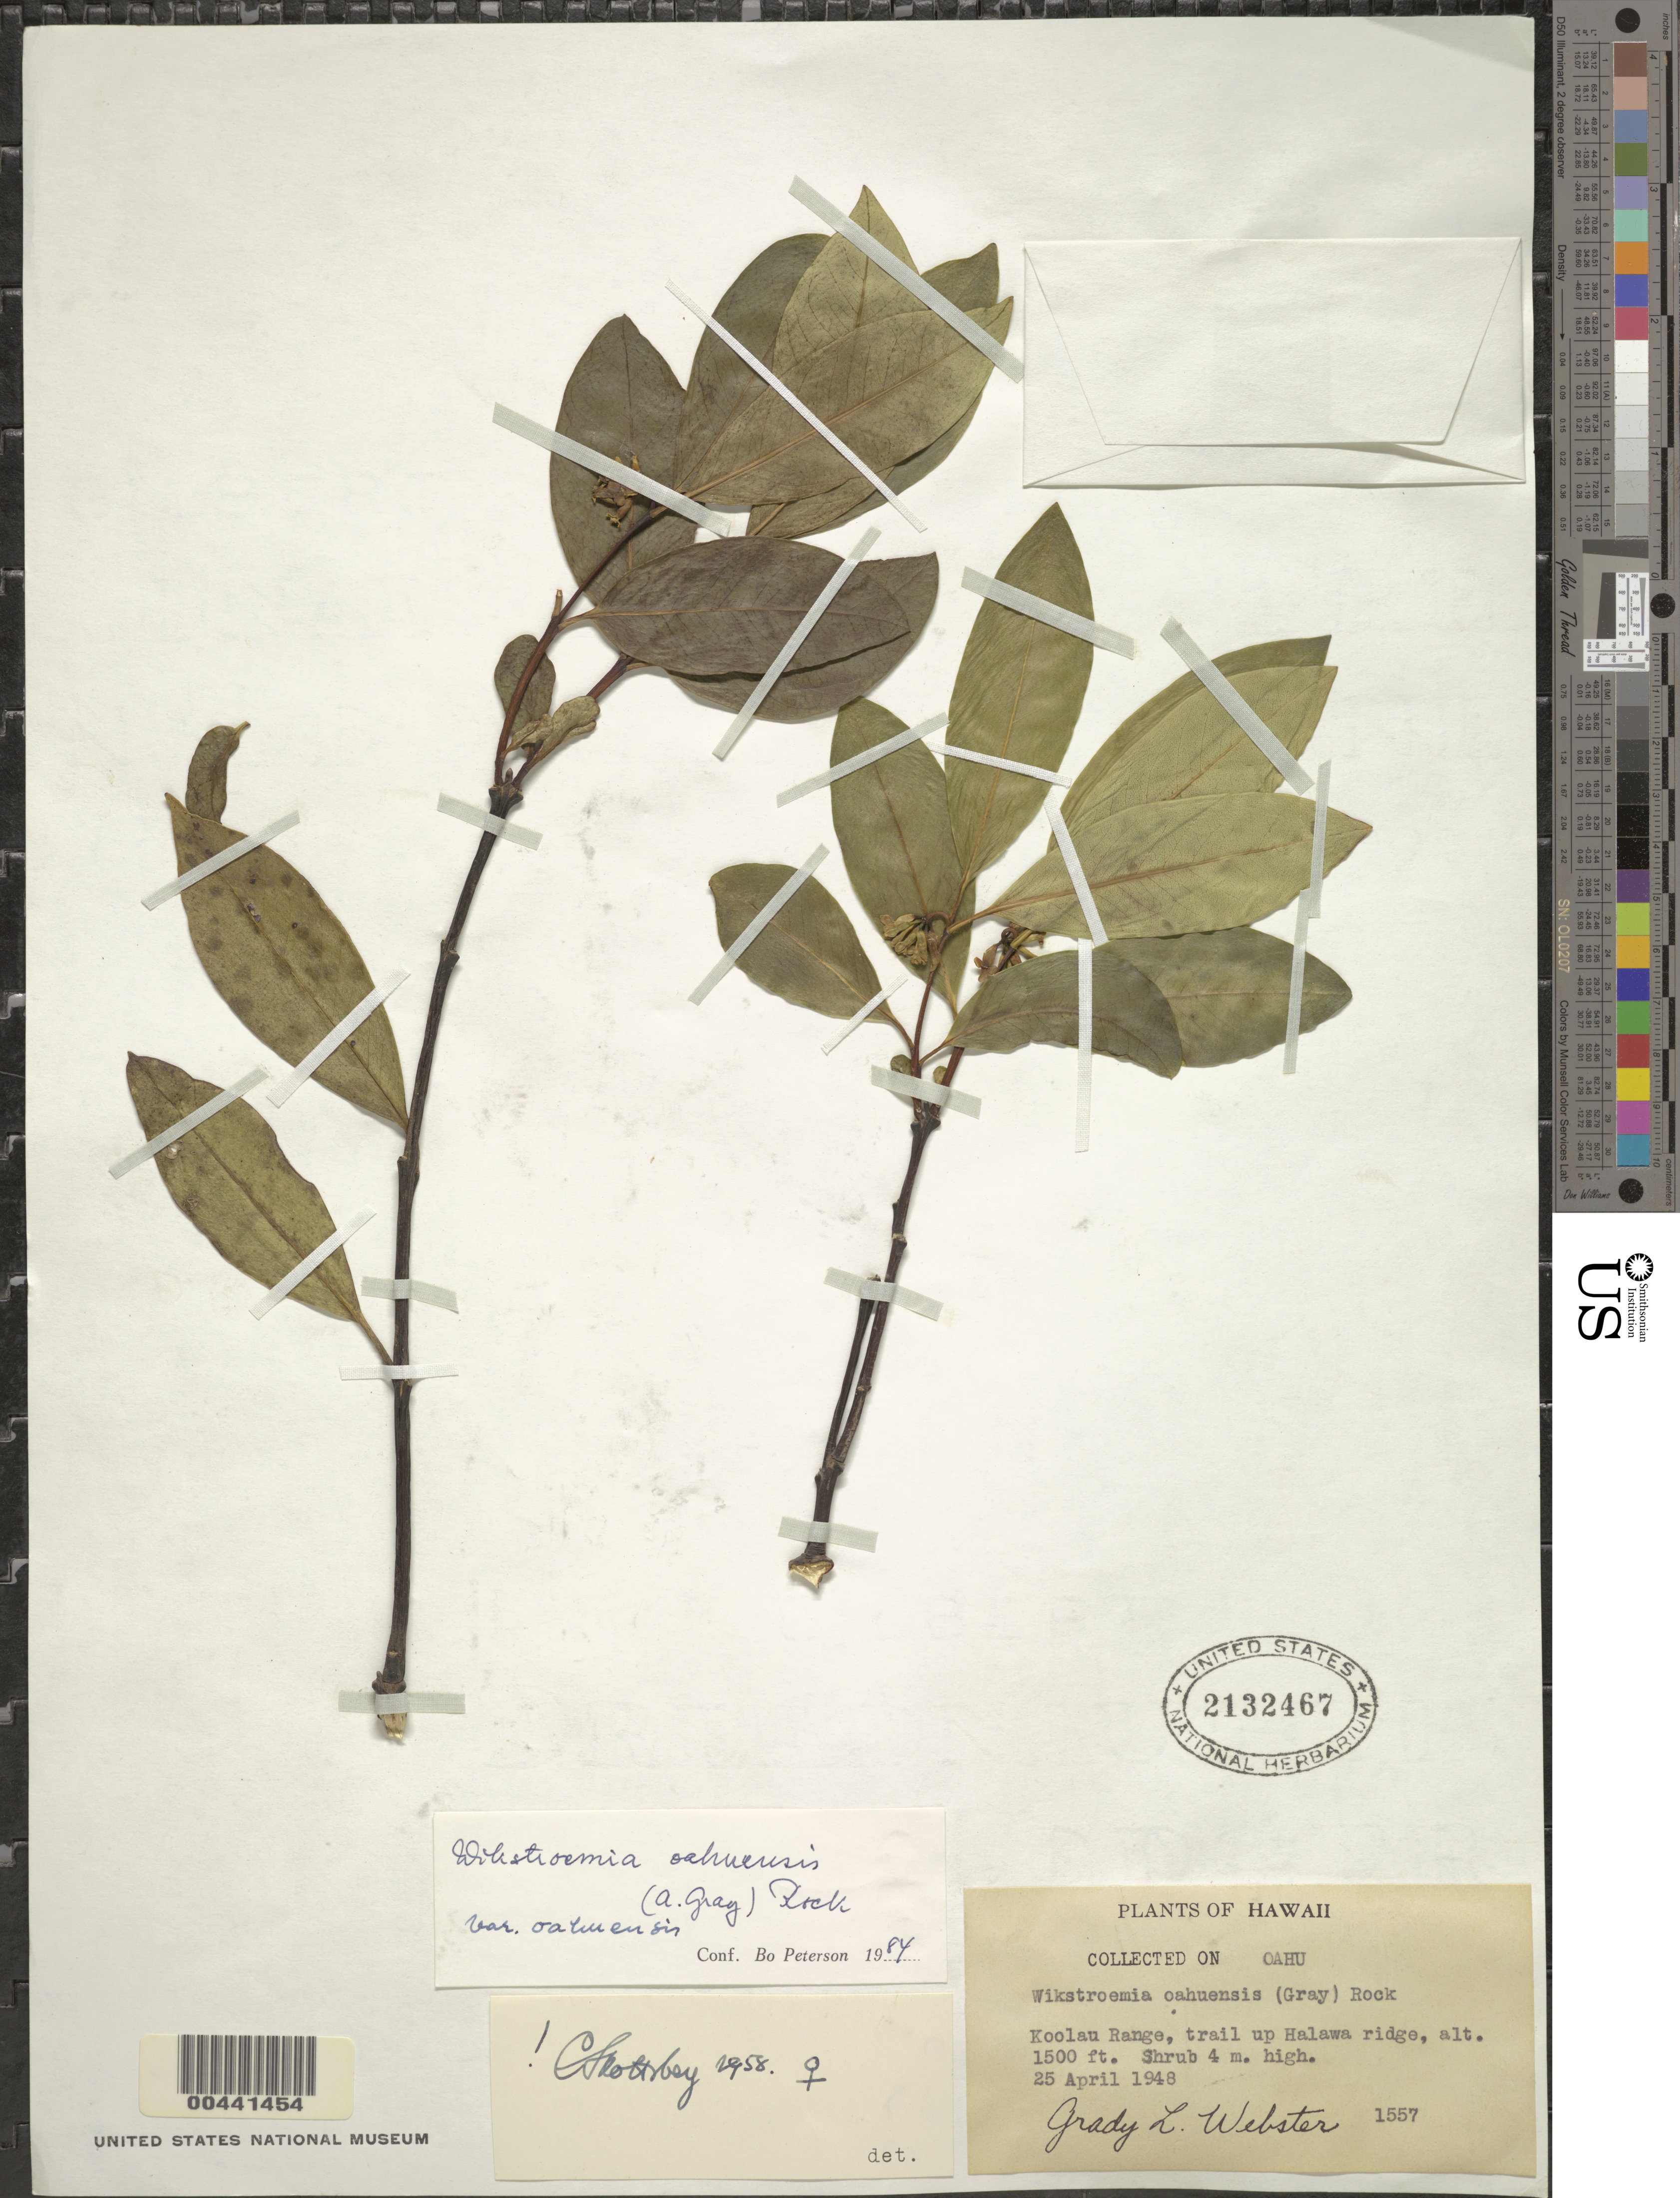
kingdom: Plantae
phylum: Tracheophyta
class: Magnoliopsida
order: Malvales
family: Thymelaeaceae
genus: Wikstroemia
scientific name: Wikstroemia oahuensis var. oahuensis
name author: (A. Gray) Rock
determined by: Peterson, B.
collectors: G. L. Webster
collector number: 1557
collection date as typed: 25 Apr 1948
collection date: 1948-04-25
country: United States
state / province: Hawaii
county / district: Honolulu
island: Oahu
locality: Koolau Range, trail up Halawa ridge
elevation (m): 457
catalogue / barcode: US 2132467